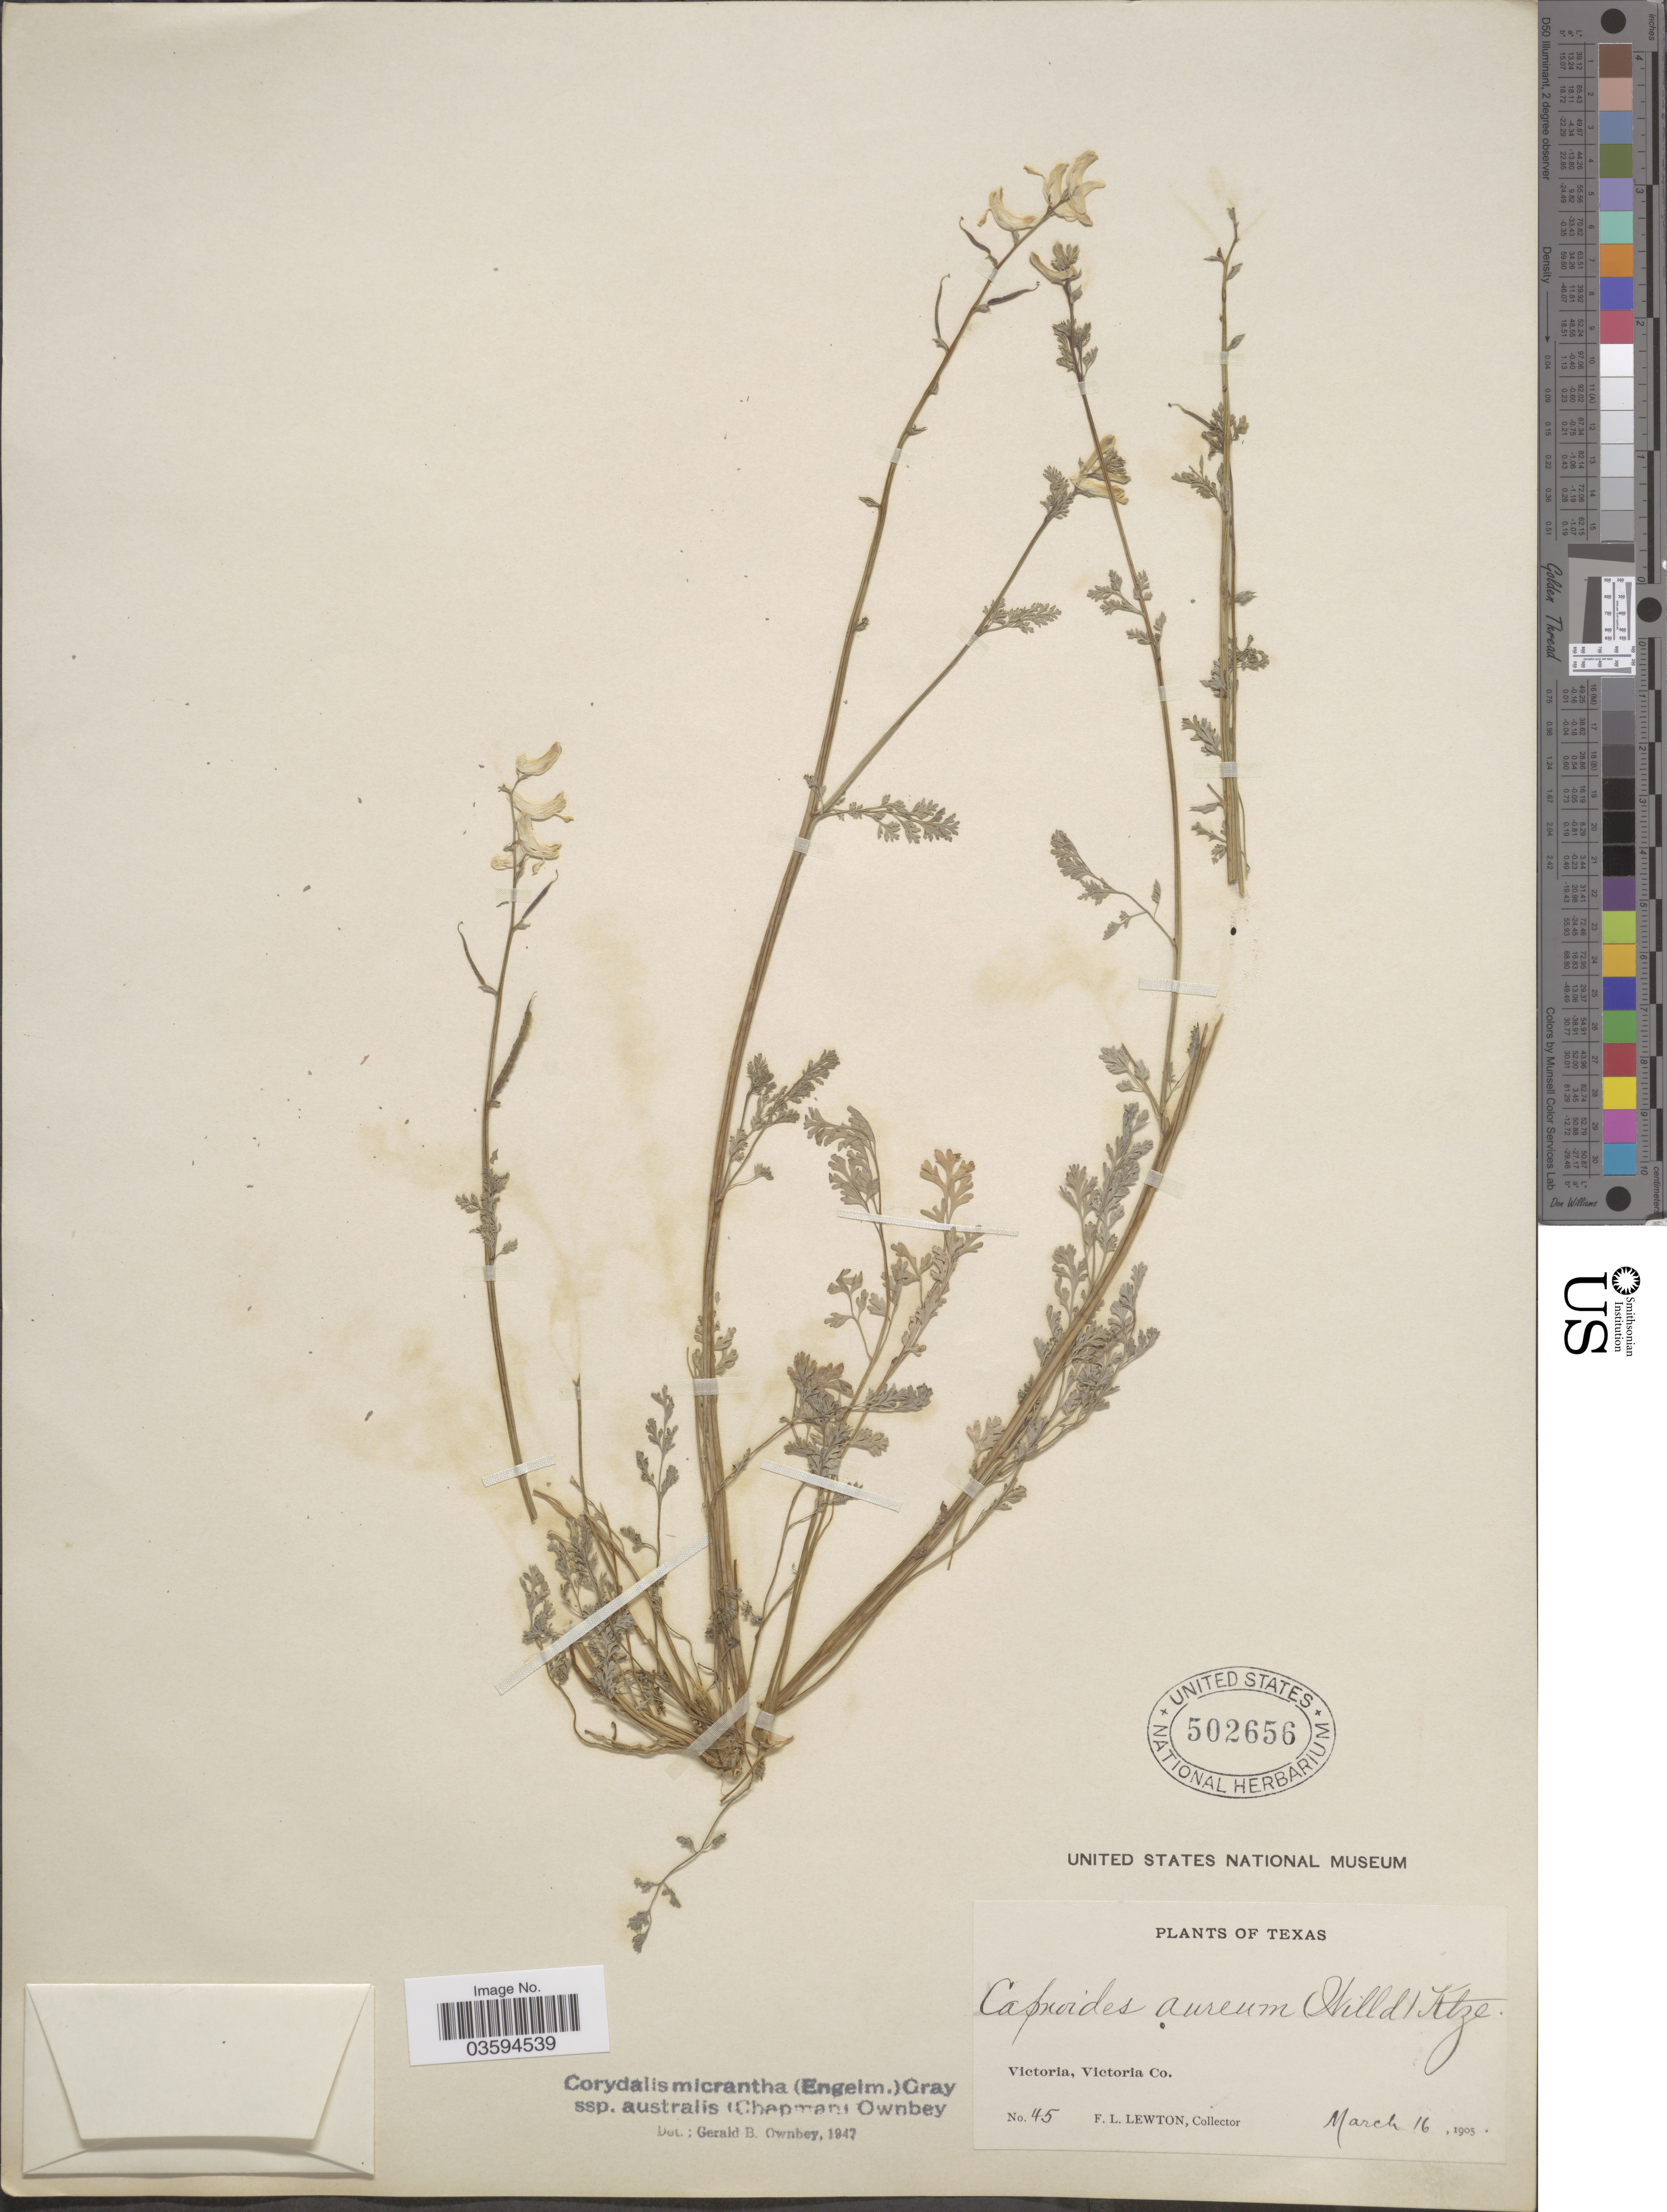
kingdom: Plantae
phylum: Tracheophyta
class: Magnoliopsida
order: Ranunculales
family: Papaveraceae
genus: Corydalis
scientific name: Corydalis micrantha subsp. australis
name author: (Chapm.) G.B. Ownbey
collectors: F. L. Lewton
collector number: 45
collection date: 1905-03-16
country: United States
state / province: Texas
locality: Victoria, Victoria Co.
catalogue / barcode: US 502656